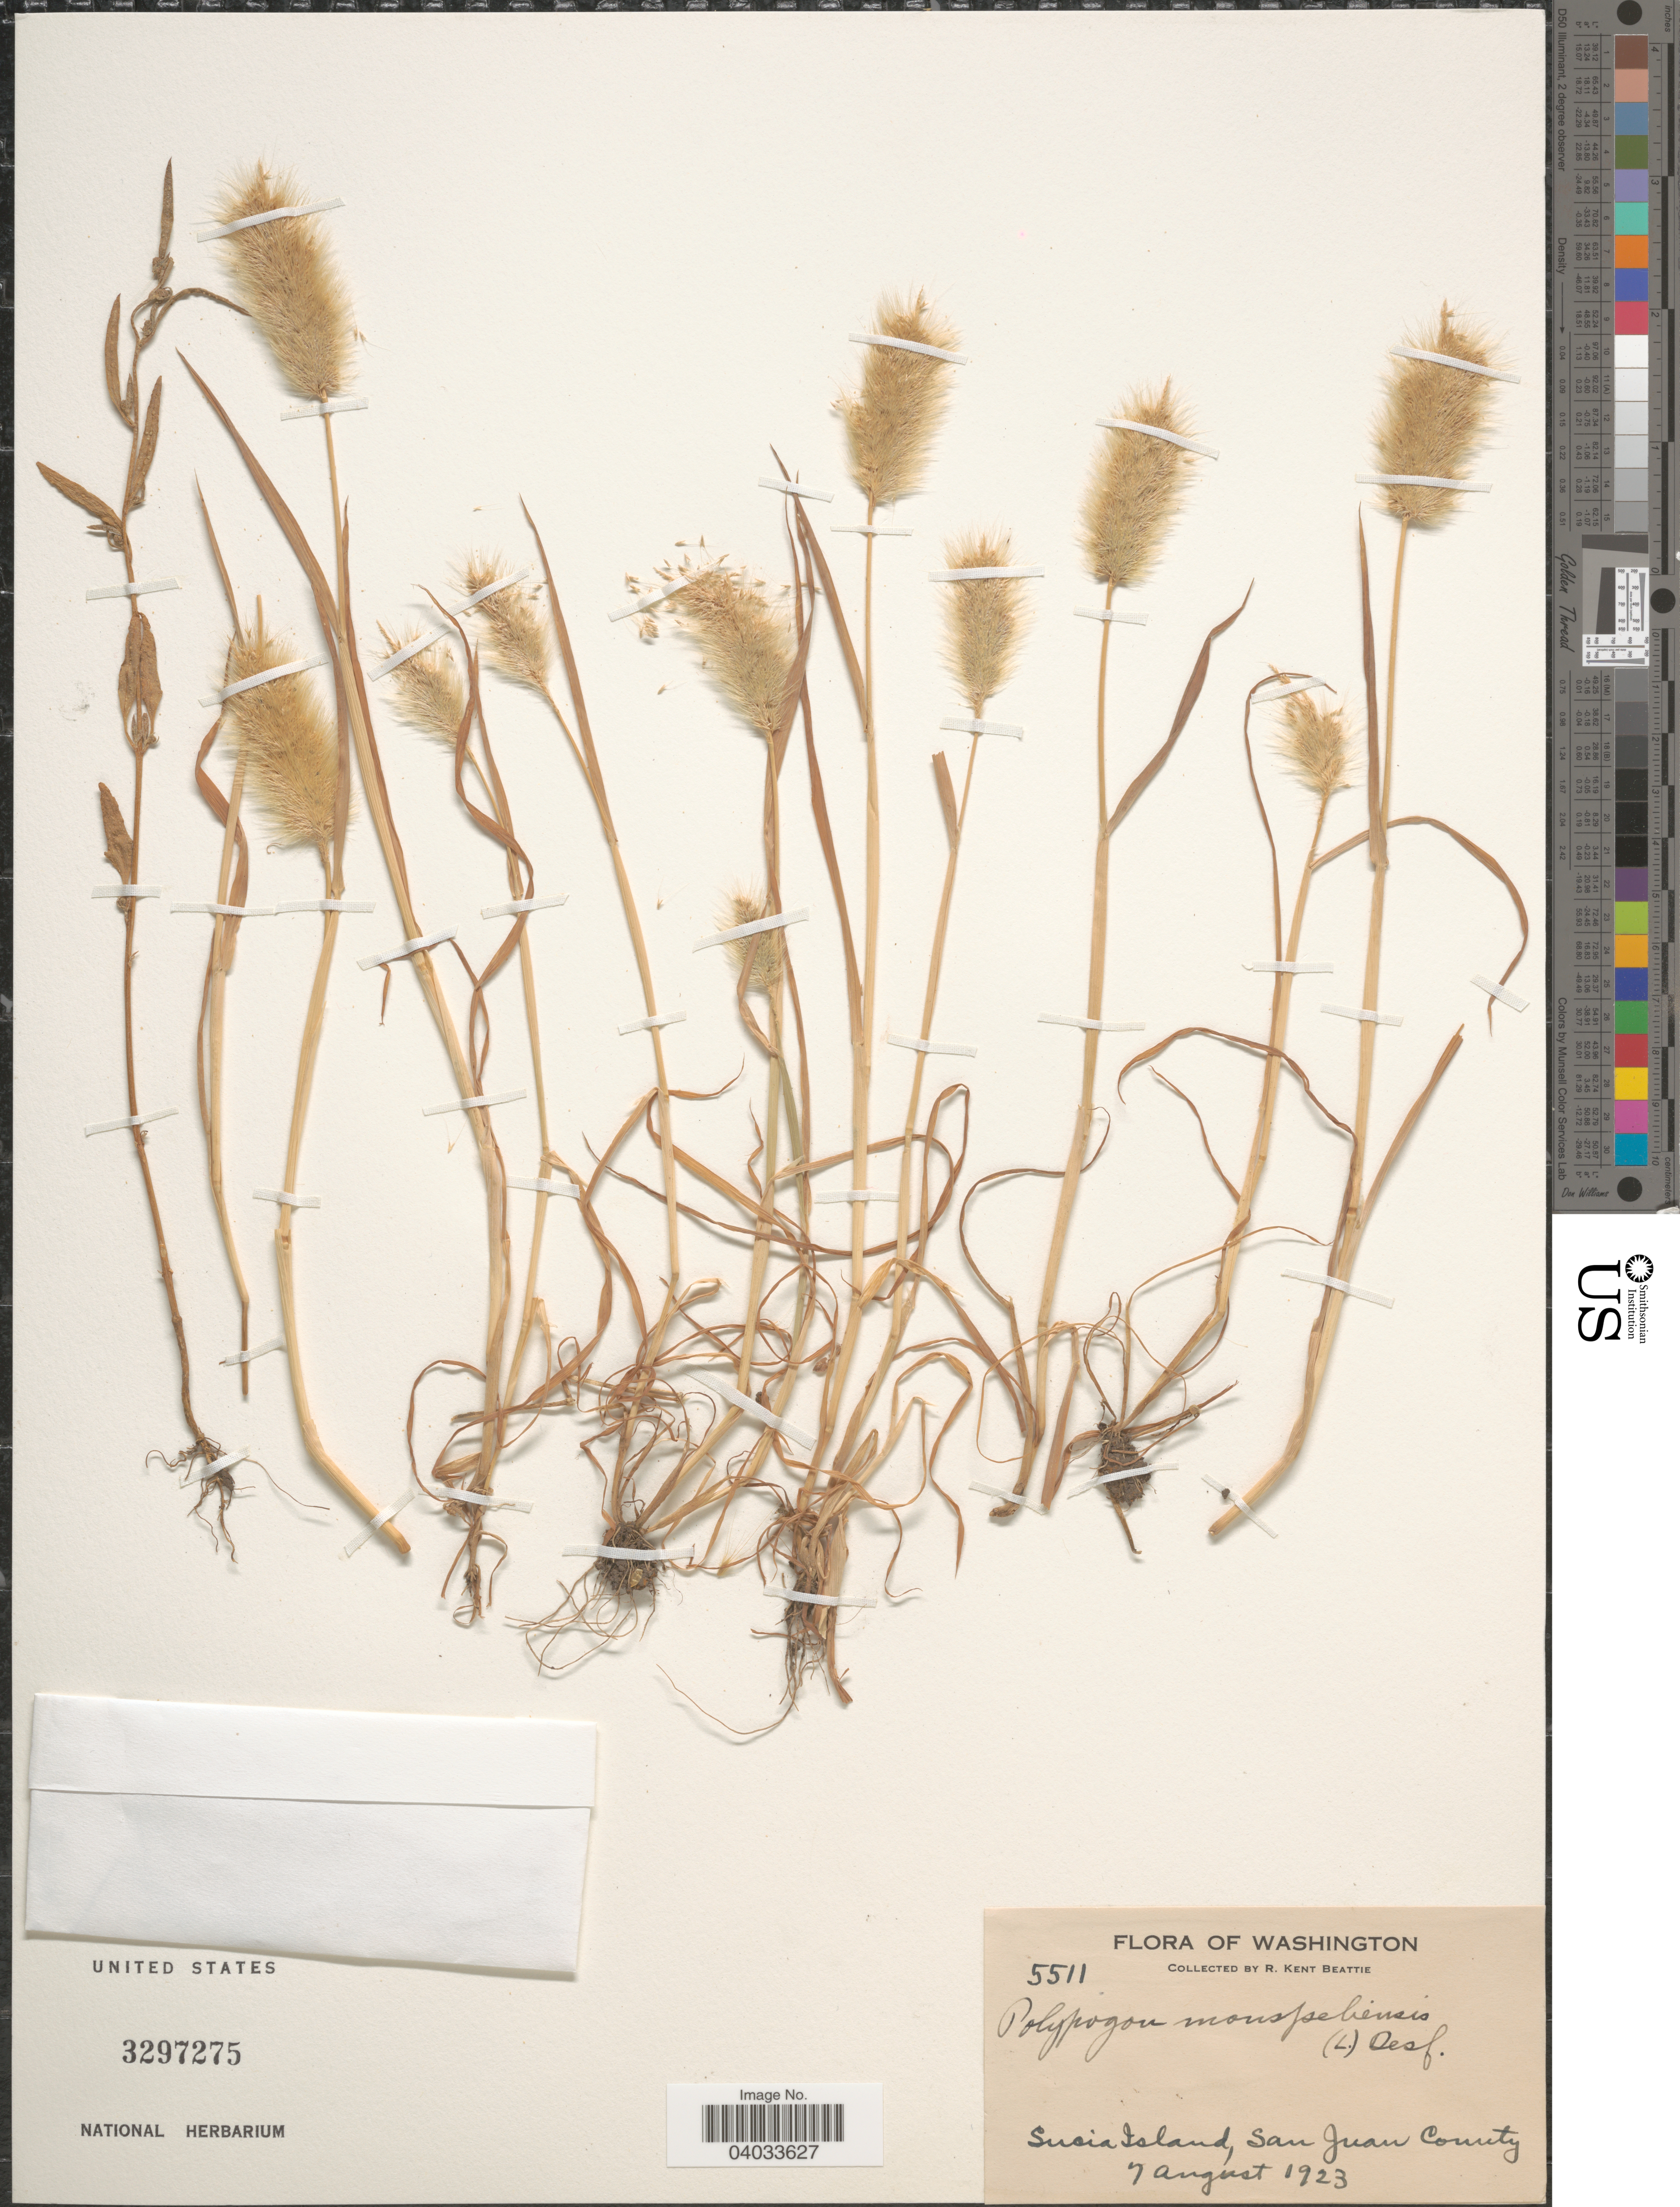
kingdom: Plantae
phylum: Tracheophyta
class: Liliopsida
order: Poales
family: Poaceae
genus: Polypogon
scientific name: Polypogon monspeliensis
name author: (L.) Desf.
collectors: R. K. Beattie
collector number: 5511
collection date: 1923-08-07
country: United States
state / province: Washington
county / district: San Juan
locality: Susia Island, San Juan County.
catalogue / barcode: US 3297275